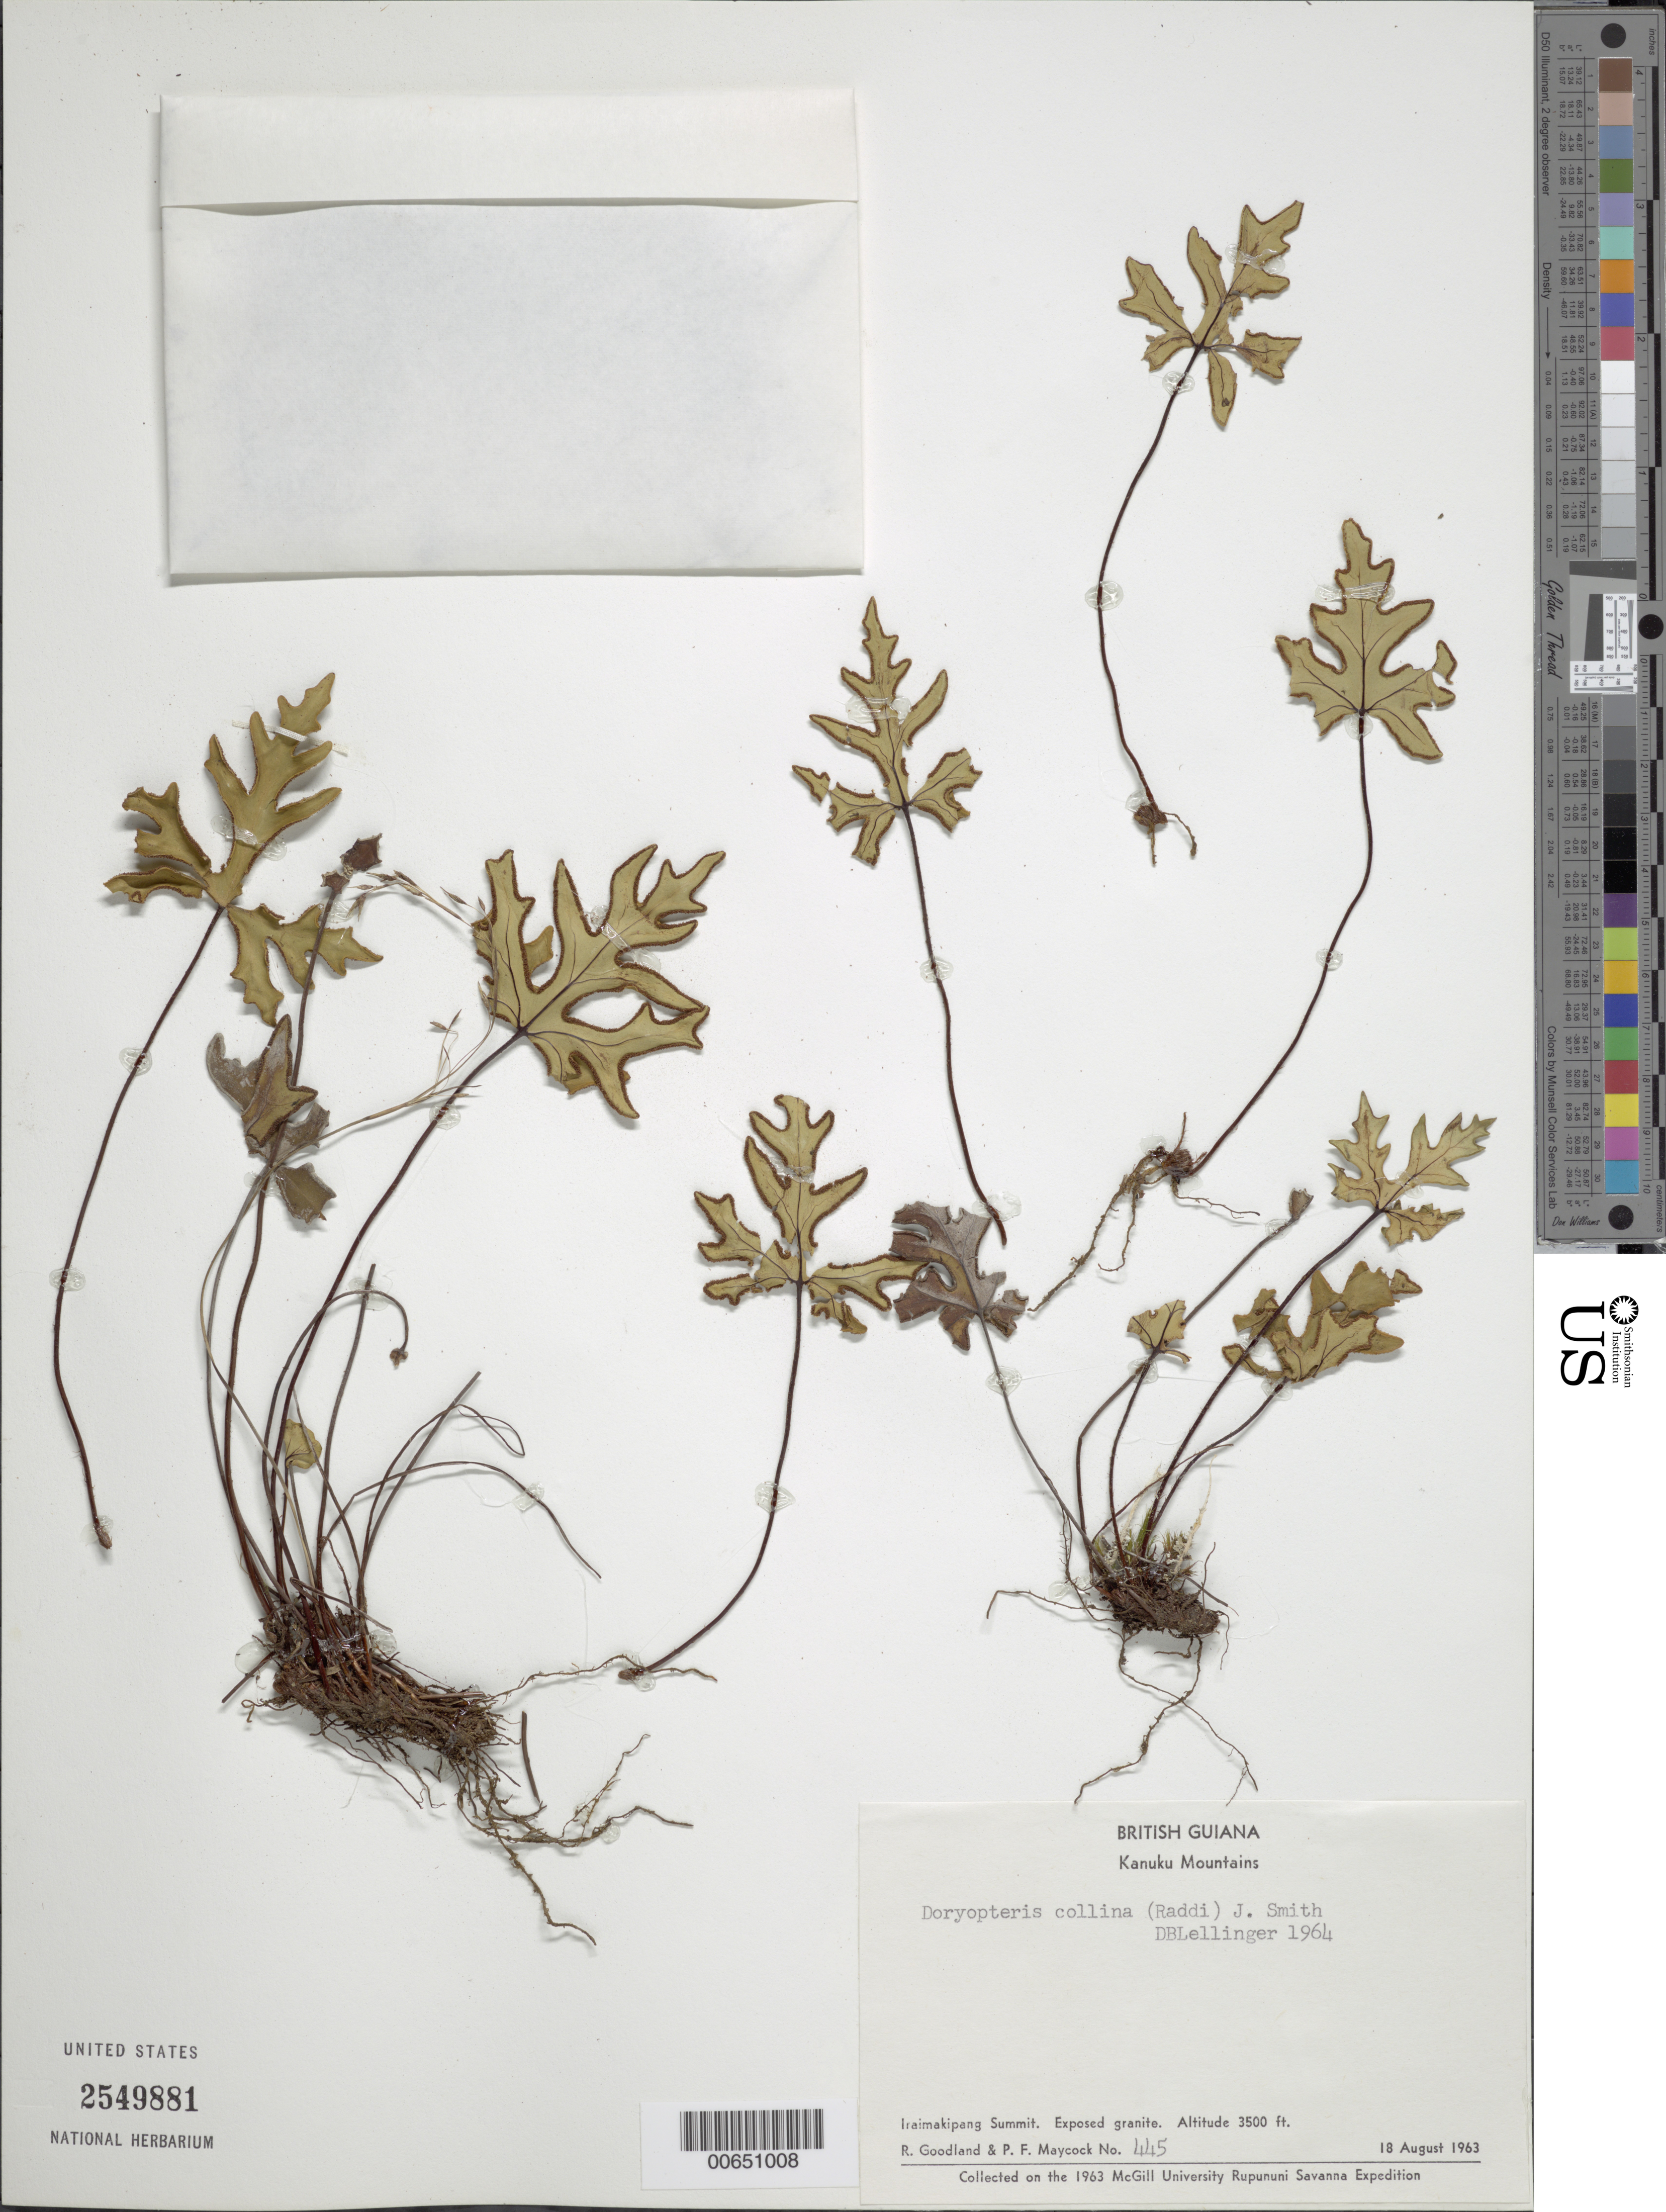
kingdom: Plantae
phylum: Tracheophyta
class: Polypodiopsida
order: Polypodiales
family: Pteridaceae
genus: Doryopteris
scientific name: Doryopteris collina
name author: (Raddi) J. Sm.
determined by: Lellinger, David B., (BOT), Smithsonian Institution - National Museum of Natural History (UNITED STATES)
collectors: R. Goodland & P. Maycock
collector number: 445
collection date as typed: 18-Aug-63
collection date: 1963-08-18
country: Guyana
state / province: U. Takutu-U. Essequibo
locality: Mt. Iraimakipang, summit, Kanuku Mountains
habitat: Exposed granite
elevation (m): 1067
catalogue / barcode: US 2549881